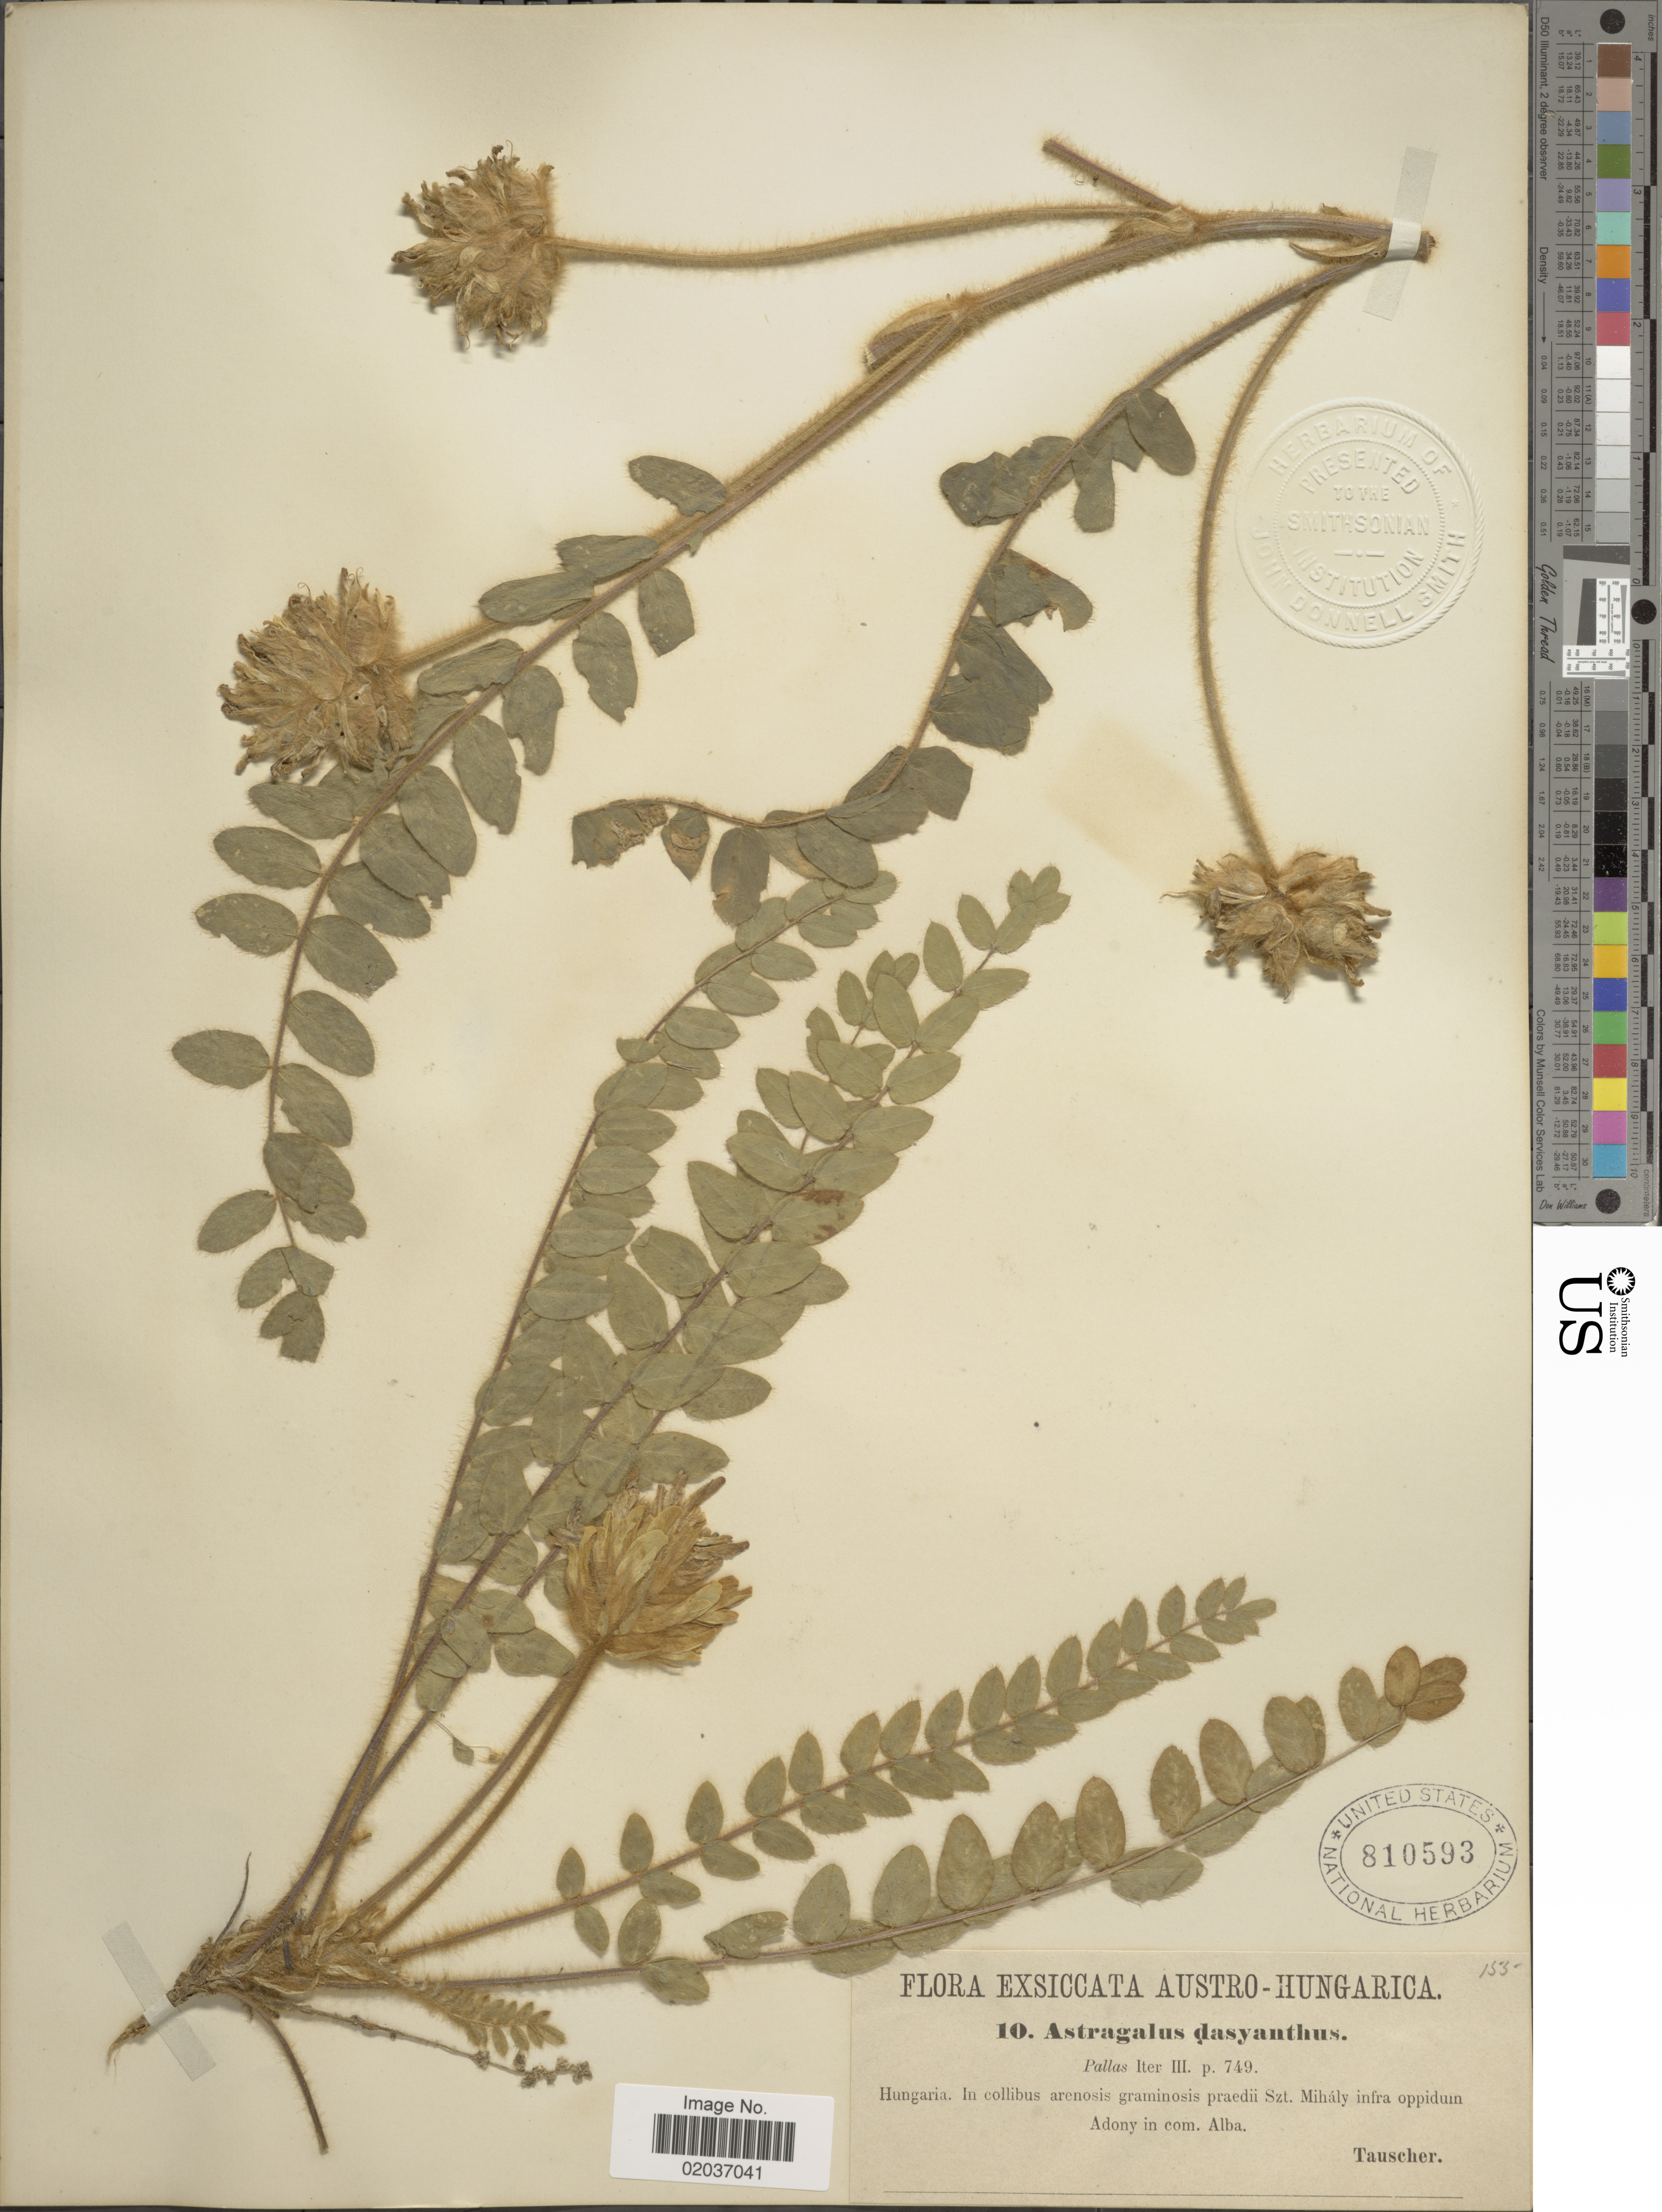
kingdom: Plantae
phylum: Tracheophyta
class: Magnoliopsida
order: Fabales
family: Fabaceae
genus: Astragalus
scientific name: Astragalus dasyanthus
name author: Pall.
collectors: Tauscher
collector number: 10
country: Hungary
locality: Austro-Hungarica. Szt. Mihály infra oppidum Adony in com. Alba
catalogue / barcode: US 810593